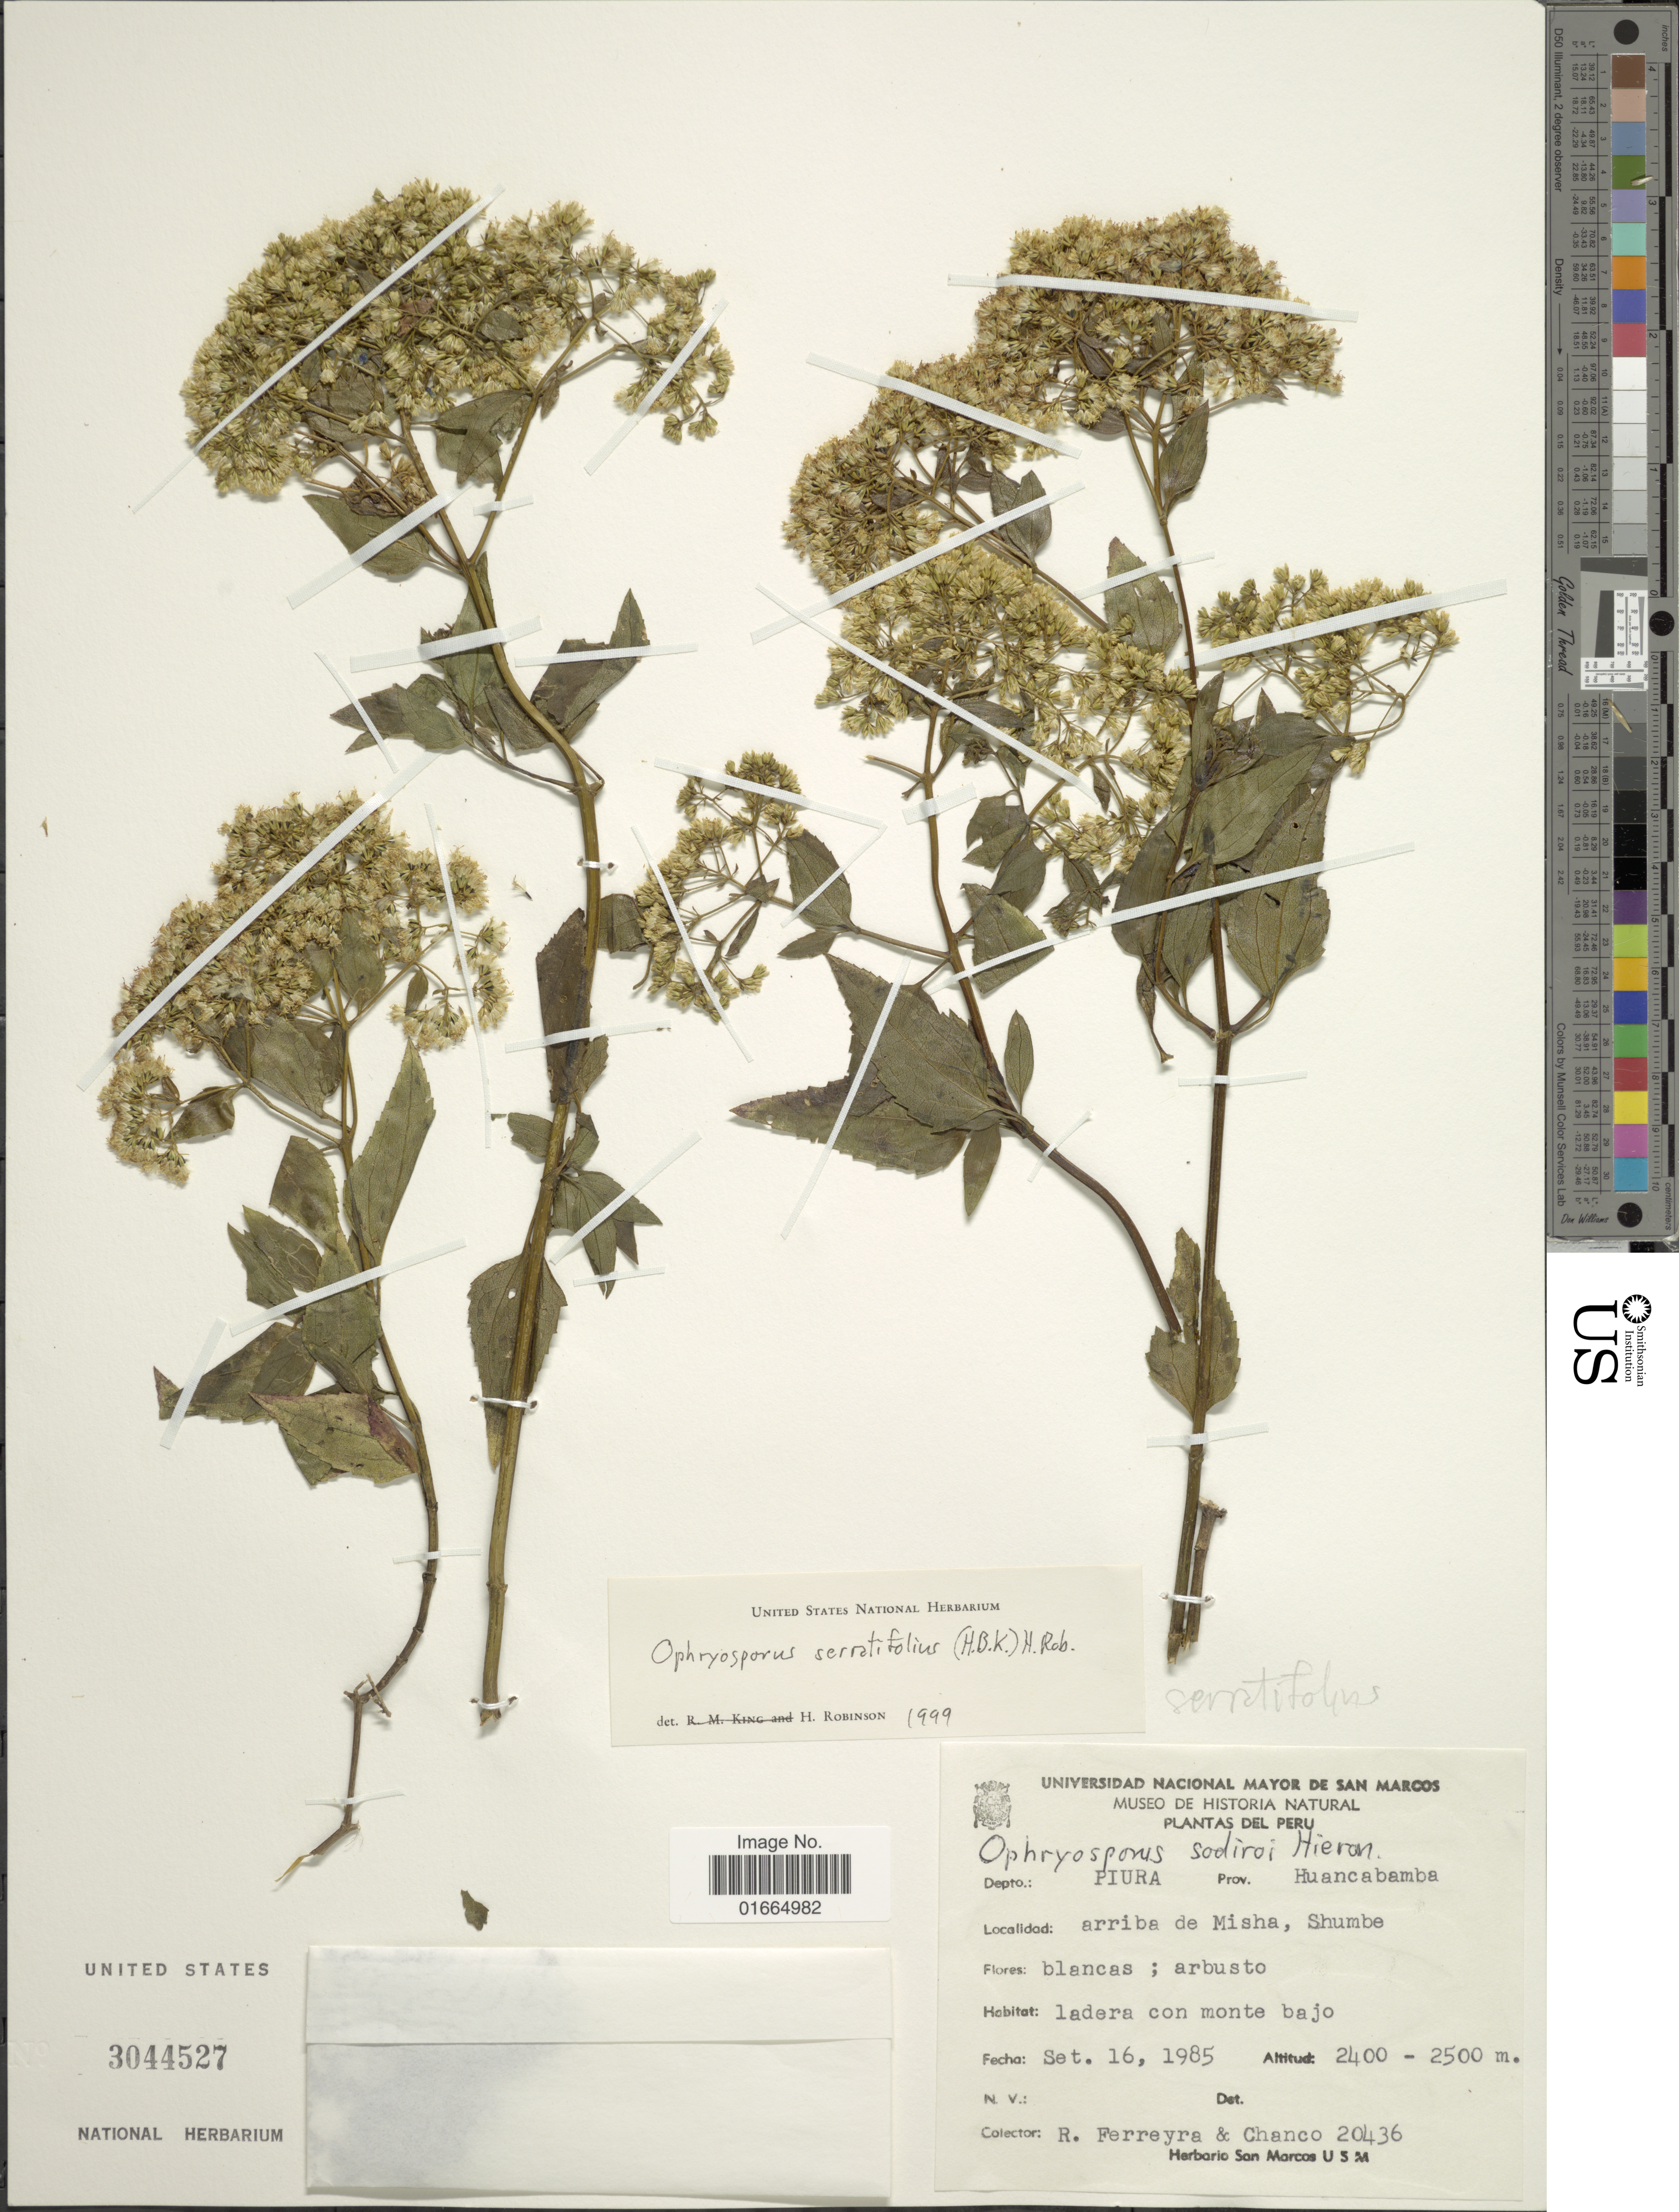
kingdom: Plantae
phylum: Tracheophyta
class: Magnoliopsida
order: Asterales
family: Asteraceae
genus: Ophryosporus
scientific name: Ophryosporus serratifolius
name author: (Kunth) B.L. Rob.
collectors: R. A. Ferreyra & -. Chanco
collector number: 20436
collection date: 1985-09-16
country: Peru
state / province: Piura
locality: Depto.: Piura. Prov. Huancabamba. Arriba de Misha, Shumbe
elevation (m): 2400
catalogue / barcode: US 3044527